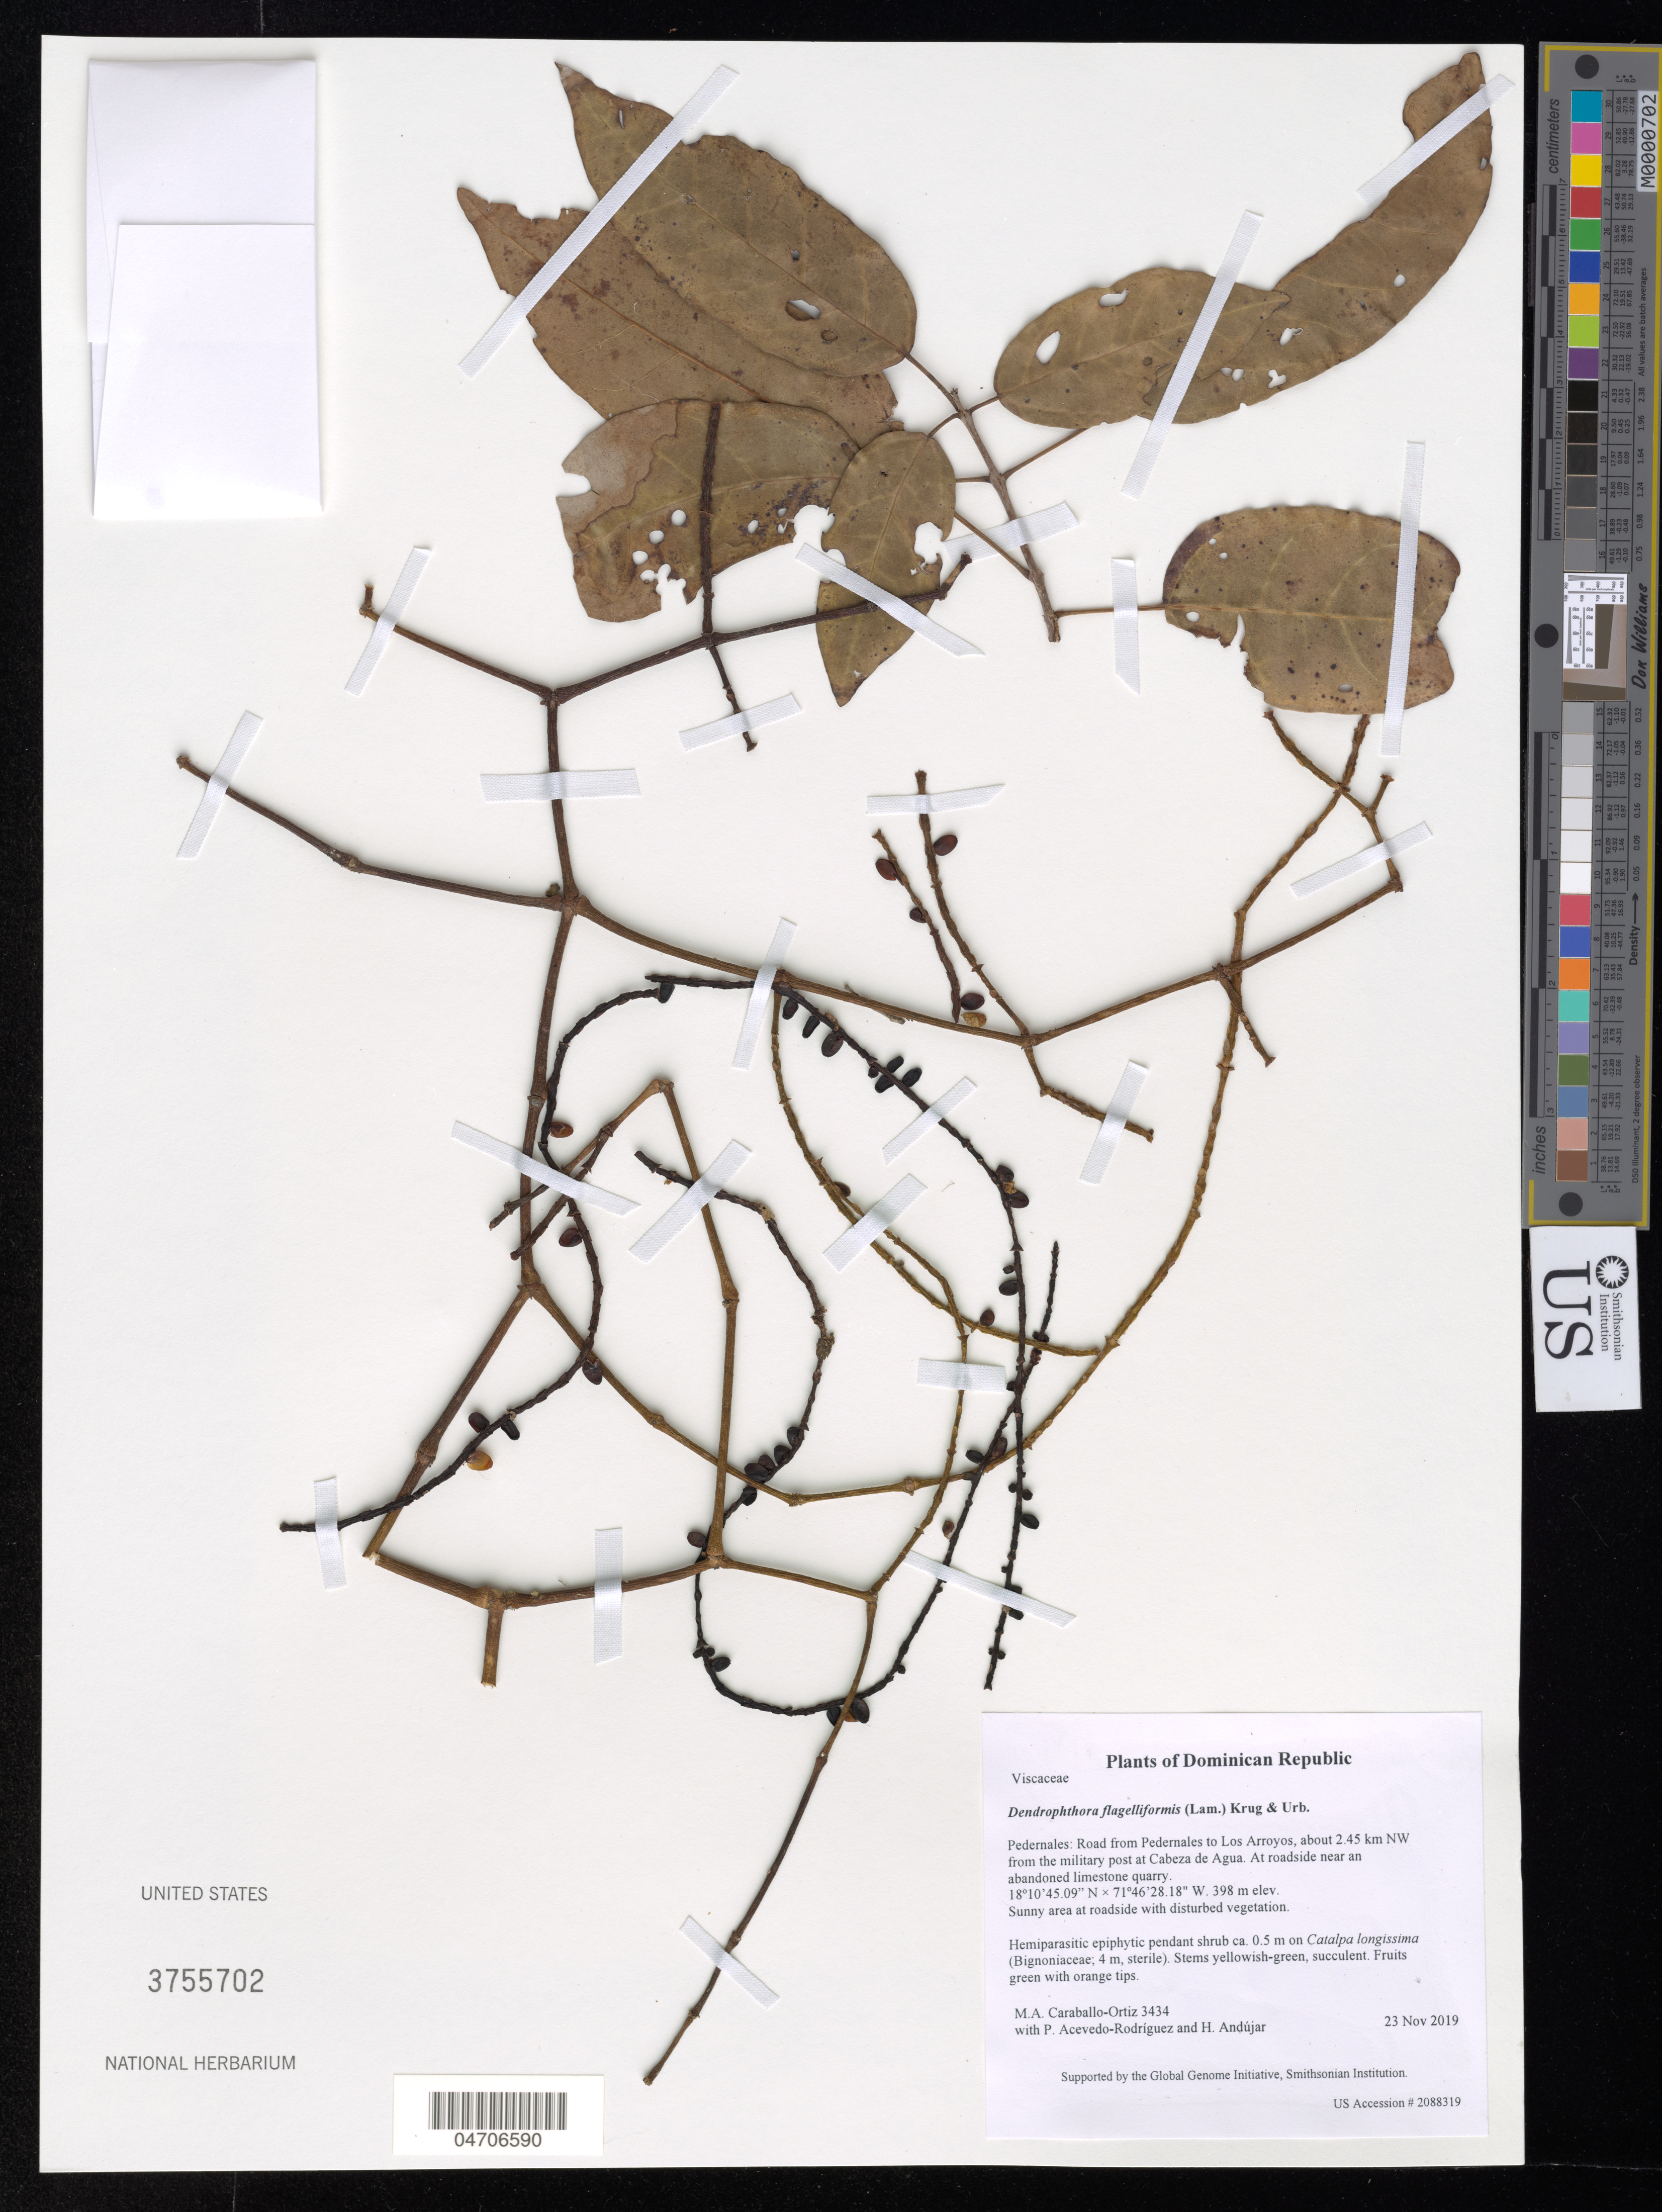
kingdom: Plantae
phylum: Tracheophyta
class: Magnoliopsida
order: Santalales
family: Viscaceae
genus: Dendrophthora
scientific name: Dendrophthora flagelliformis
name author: (Lam.) Krug & Urb.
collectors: M. Caraballo-Ortiz, P. Acevedo-Rodr. & H. Andujar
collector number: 3434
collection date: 2019-11-23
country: Dominican Republic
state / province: Pedernales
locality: Road from Pedernales to Los Arroyos, about 2.45 km NW from the military post at Cabeza de Agua. At roadside near an abandoned limestone quarry.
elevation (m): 398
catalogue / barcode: US 3755702